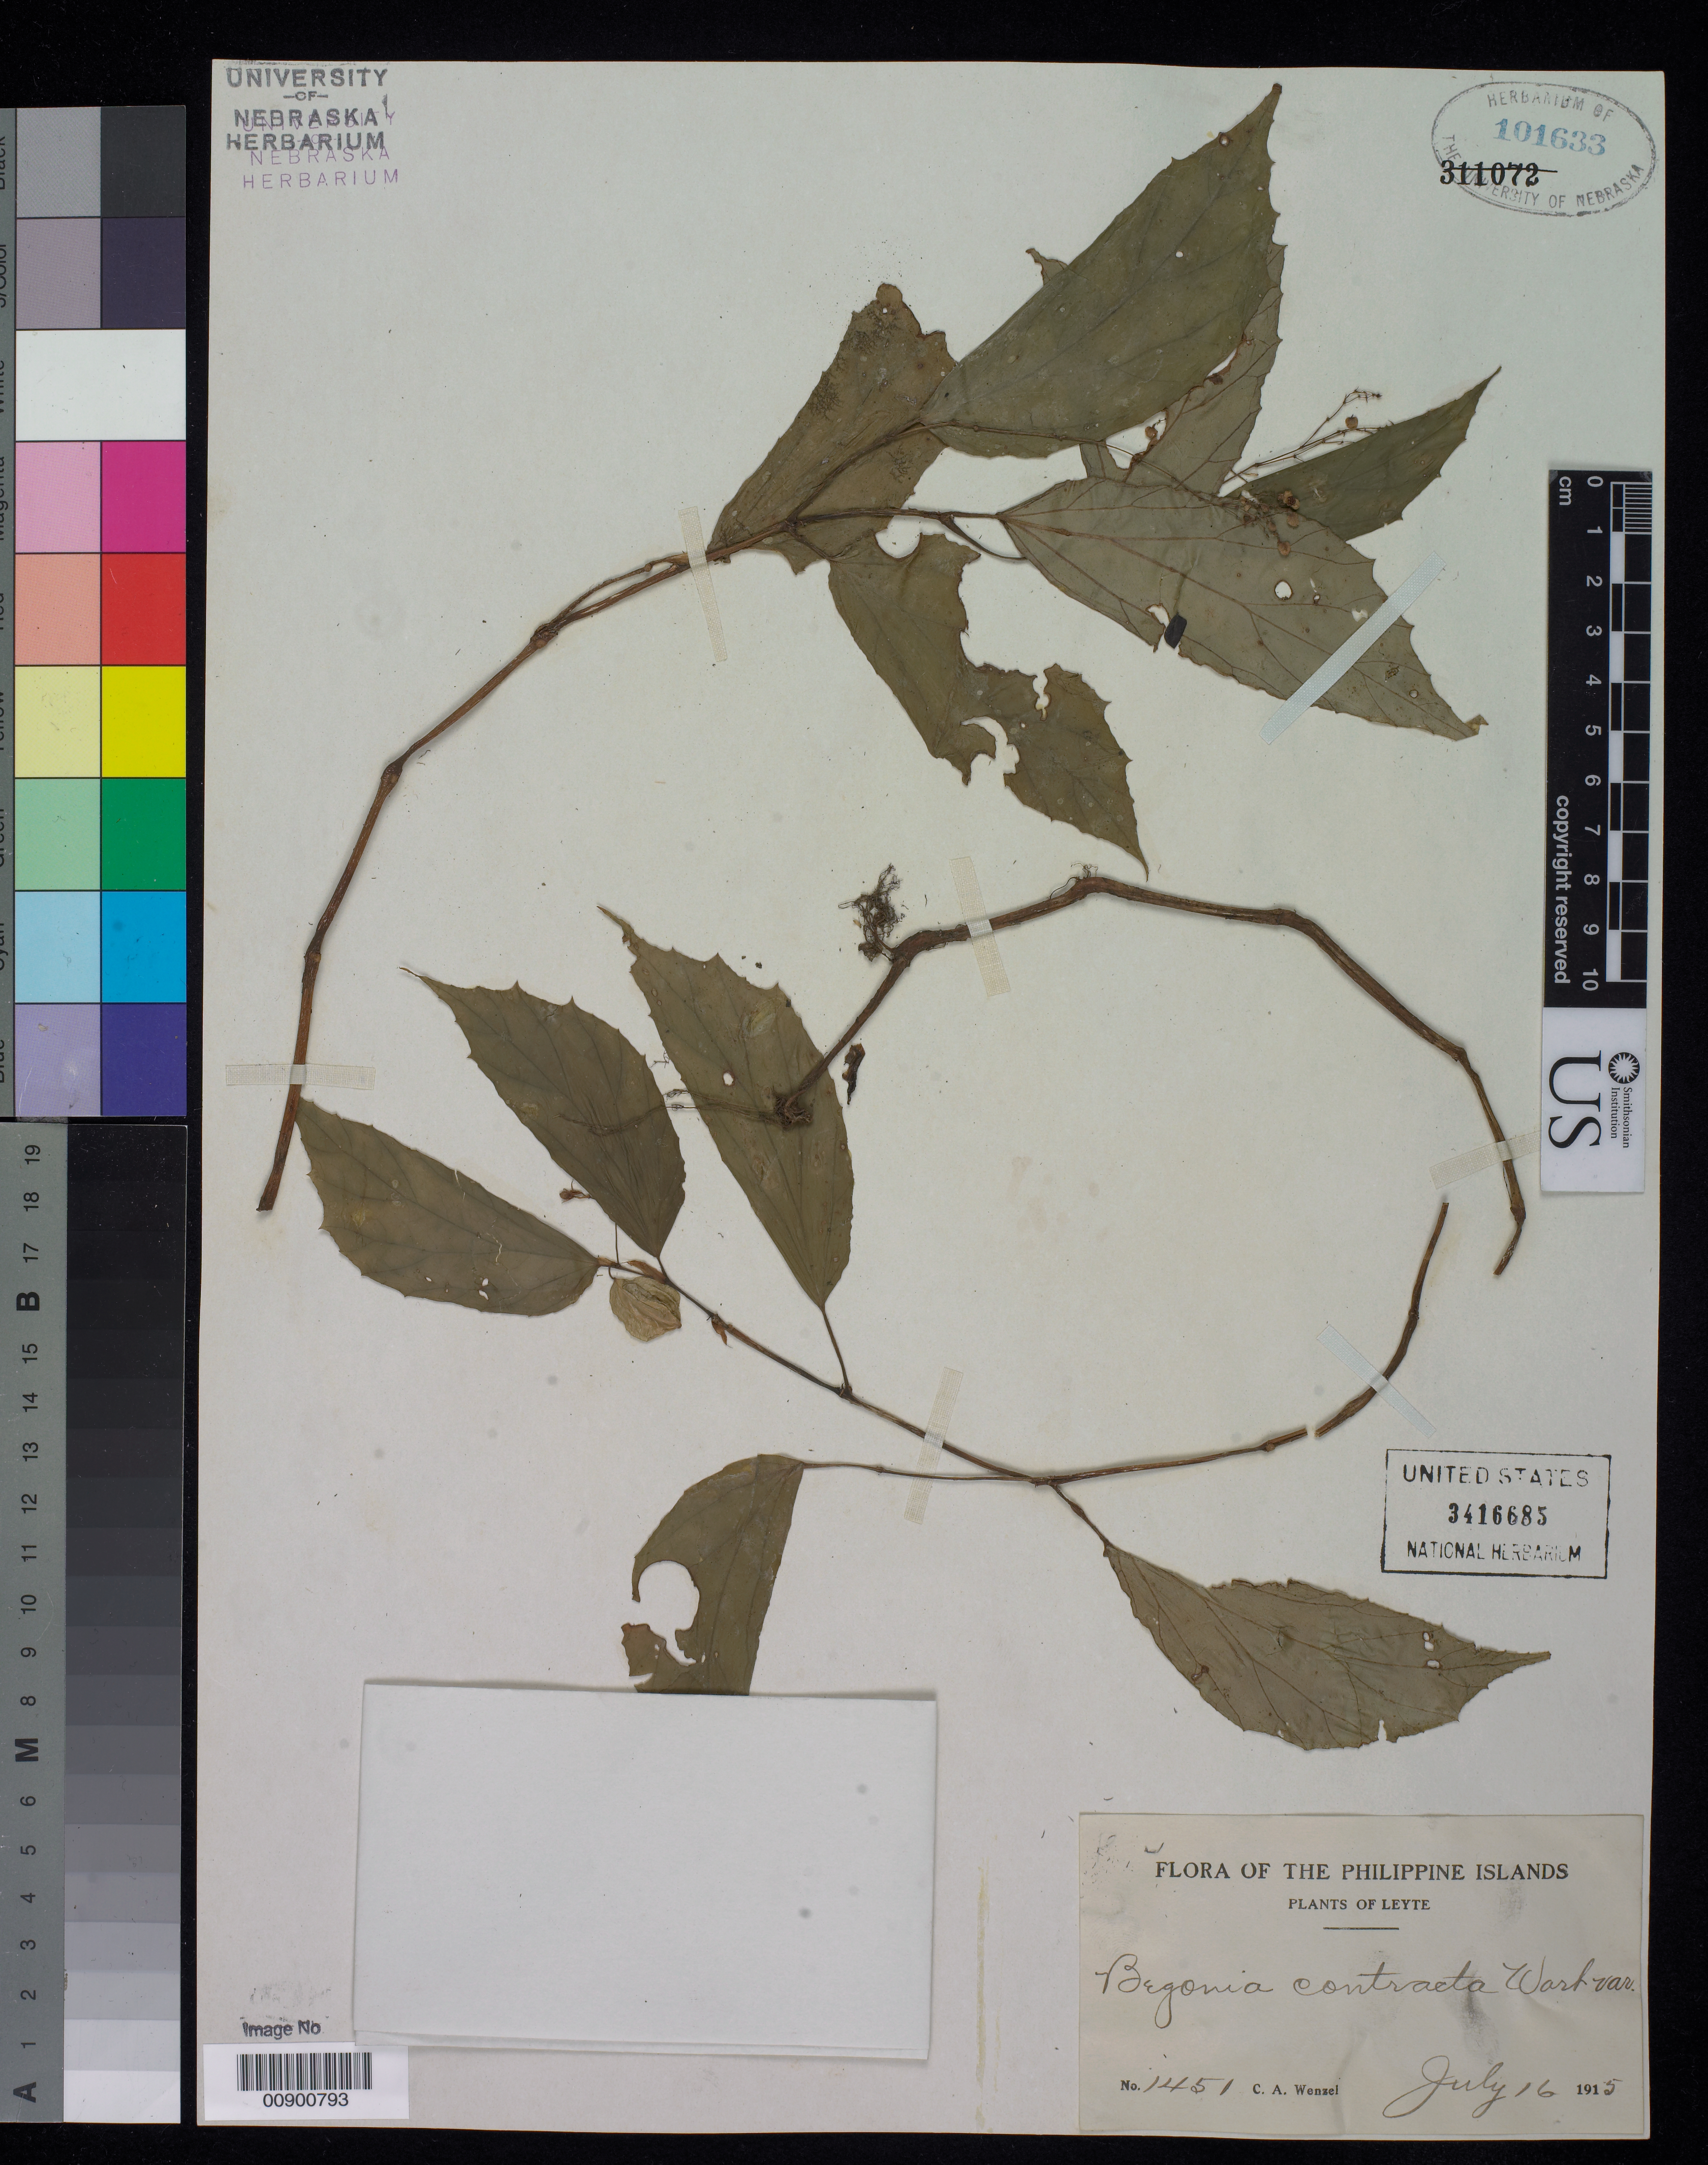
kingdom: Plantae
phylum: Tracheophyta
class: Magnoliopsida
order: Cucurbitales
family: Begoniaceae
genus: Begonia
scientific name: Begonia contracta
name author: Warb.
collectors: C. Wenzel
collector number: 1451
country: Philippines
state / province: Eastern Visayas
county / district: Leyte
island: Leyte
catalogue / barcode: US 3416685